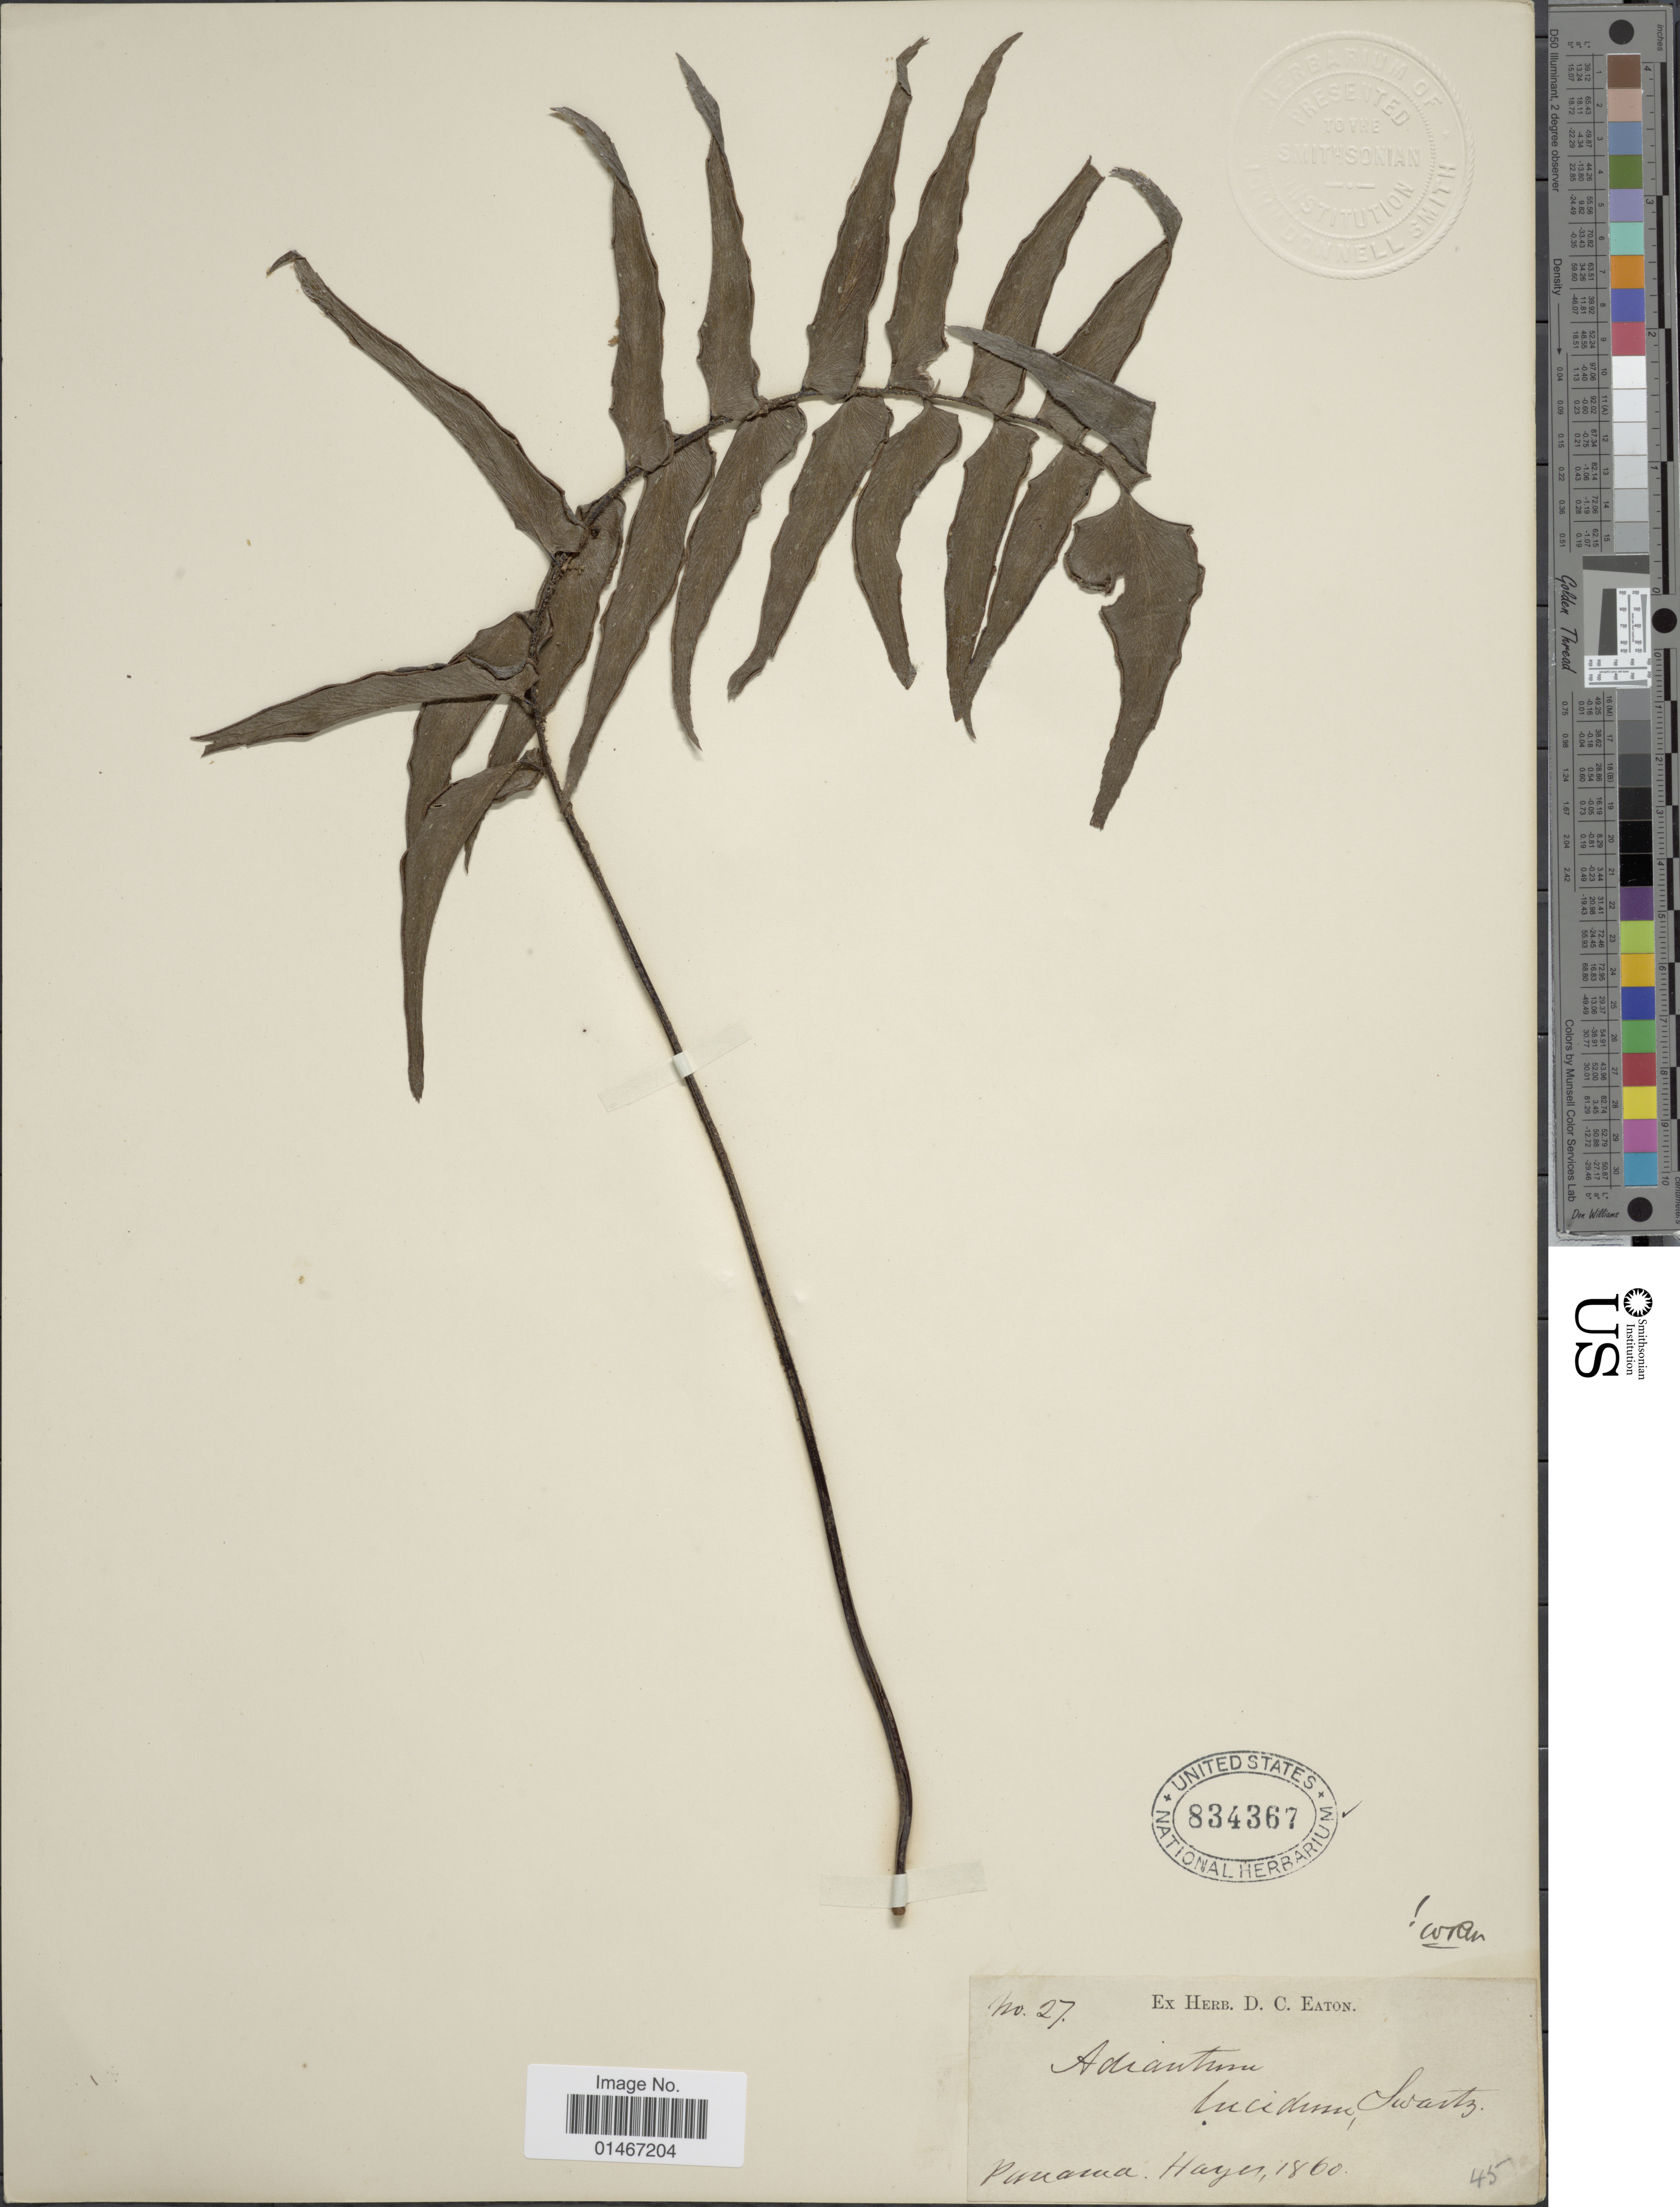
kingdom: Plantae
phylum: Tracheophyta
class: Polypodiopsida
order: Polypodiales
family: Pteridaceae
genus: Adiantum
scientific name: Adiantum lucidum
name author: (Cav.) Sw.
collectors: ex herb. D. C. Eaton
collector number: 27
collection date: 1860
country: Panama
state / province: Panamá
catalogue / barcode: US 834367